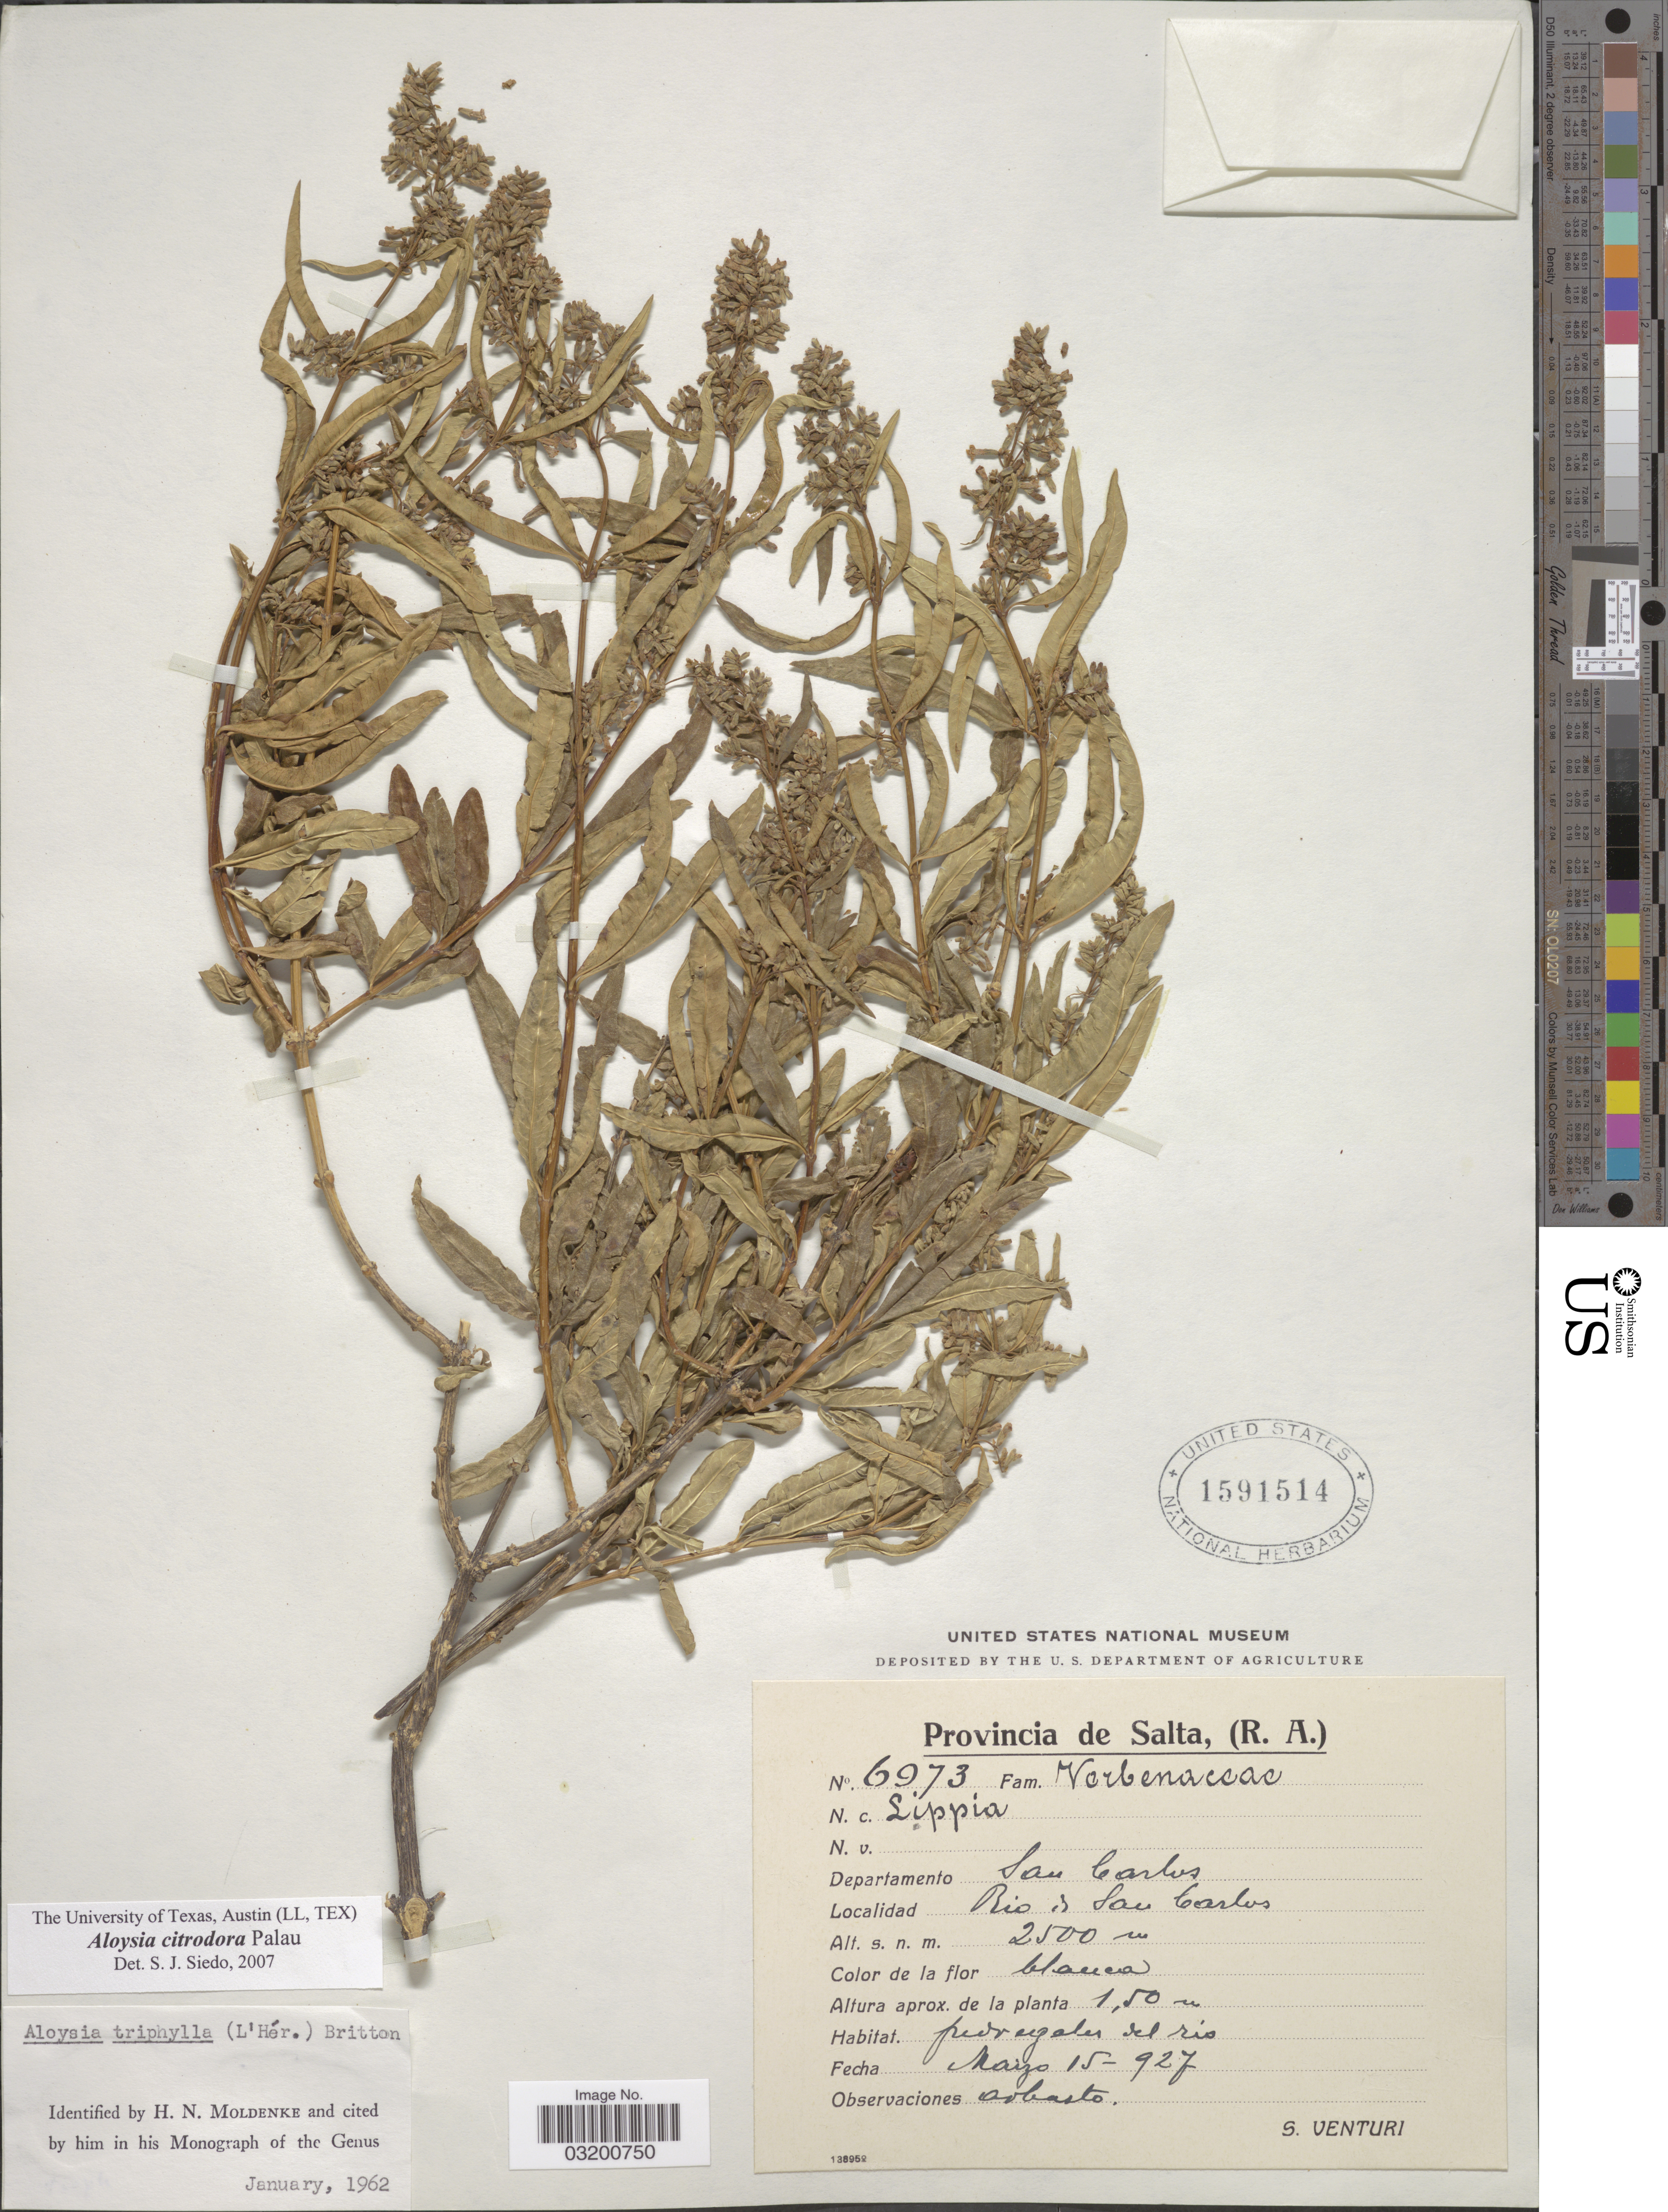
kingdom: Plantae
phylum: Tracheophyta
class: Magnoliopsida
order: Lamiales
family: Verbenaceae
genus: Aloysia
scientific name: Aloysia citrodora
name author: Paláu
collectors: S. Venturi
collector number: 6973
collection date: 1927-03-15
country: Argentina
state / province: Salta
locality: Departamento San Carlos. Rio de San Carlos, pedregales del río.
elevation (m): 2500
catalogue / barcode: US 1591514